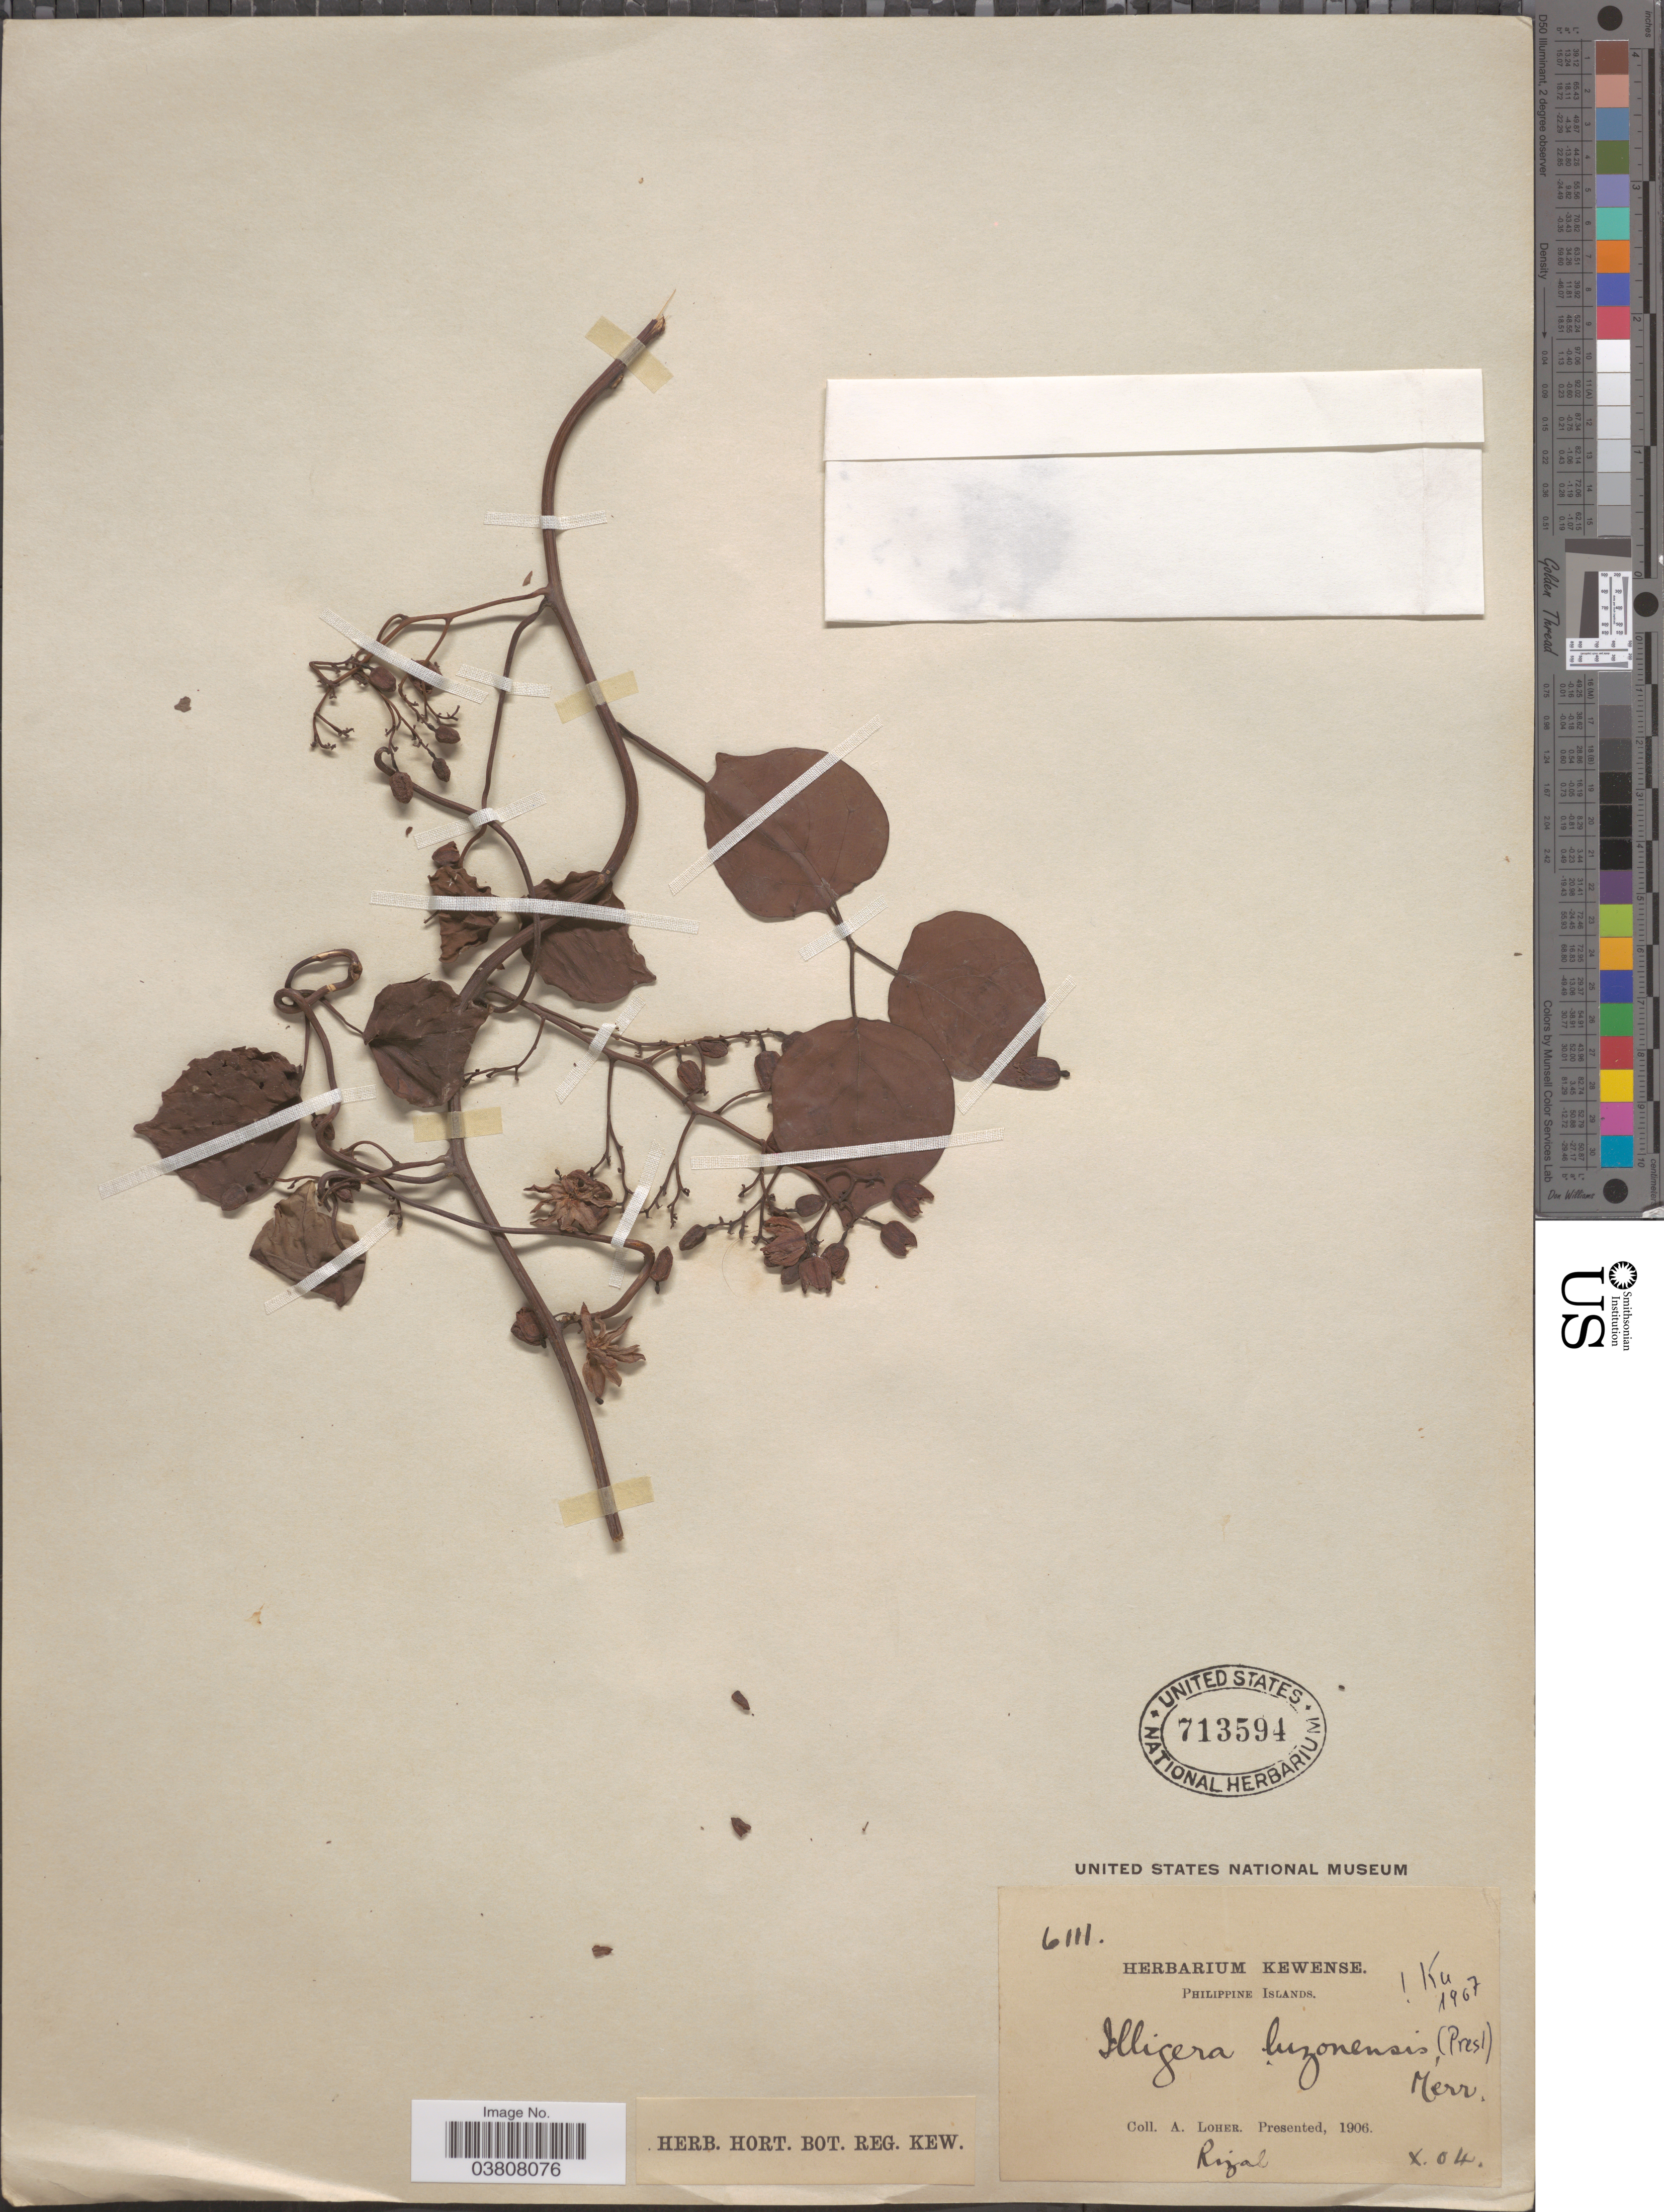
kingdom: Plantae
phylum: Tracheophyta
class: Magnoliopsida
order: Laurales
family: Hernandiaceae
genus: Illigera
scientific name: Illigera luzonensis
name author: (C. Presl) Merr.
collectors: A. Loher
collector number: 6111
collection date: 1906-10-04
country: Philippines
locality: Rizal.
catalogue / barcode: US 713594